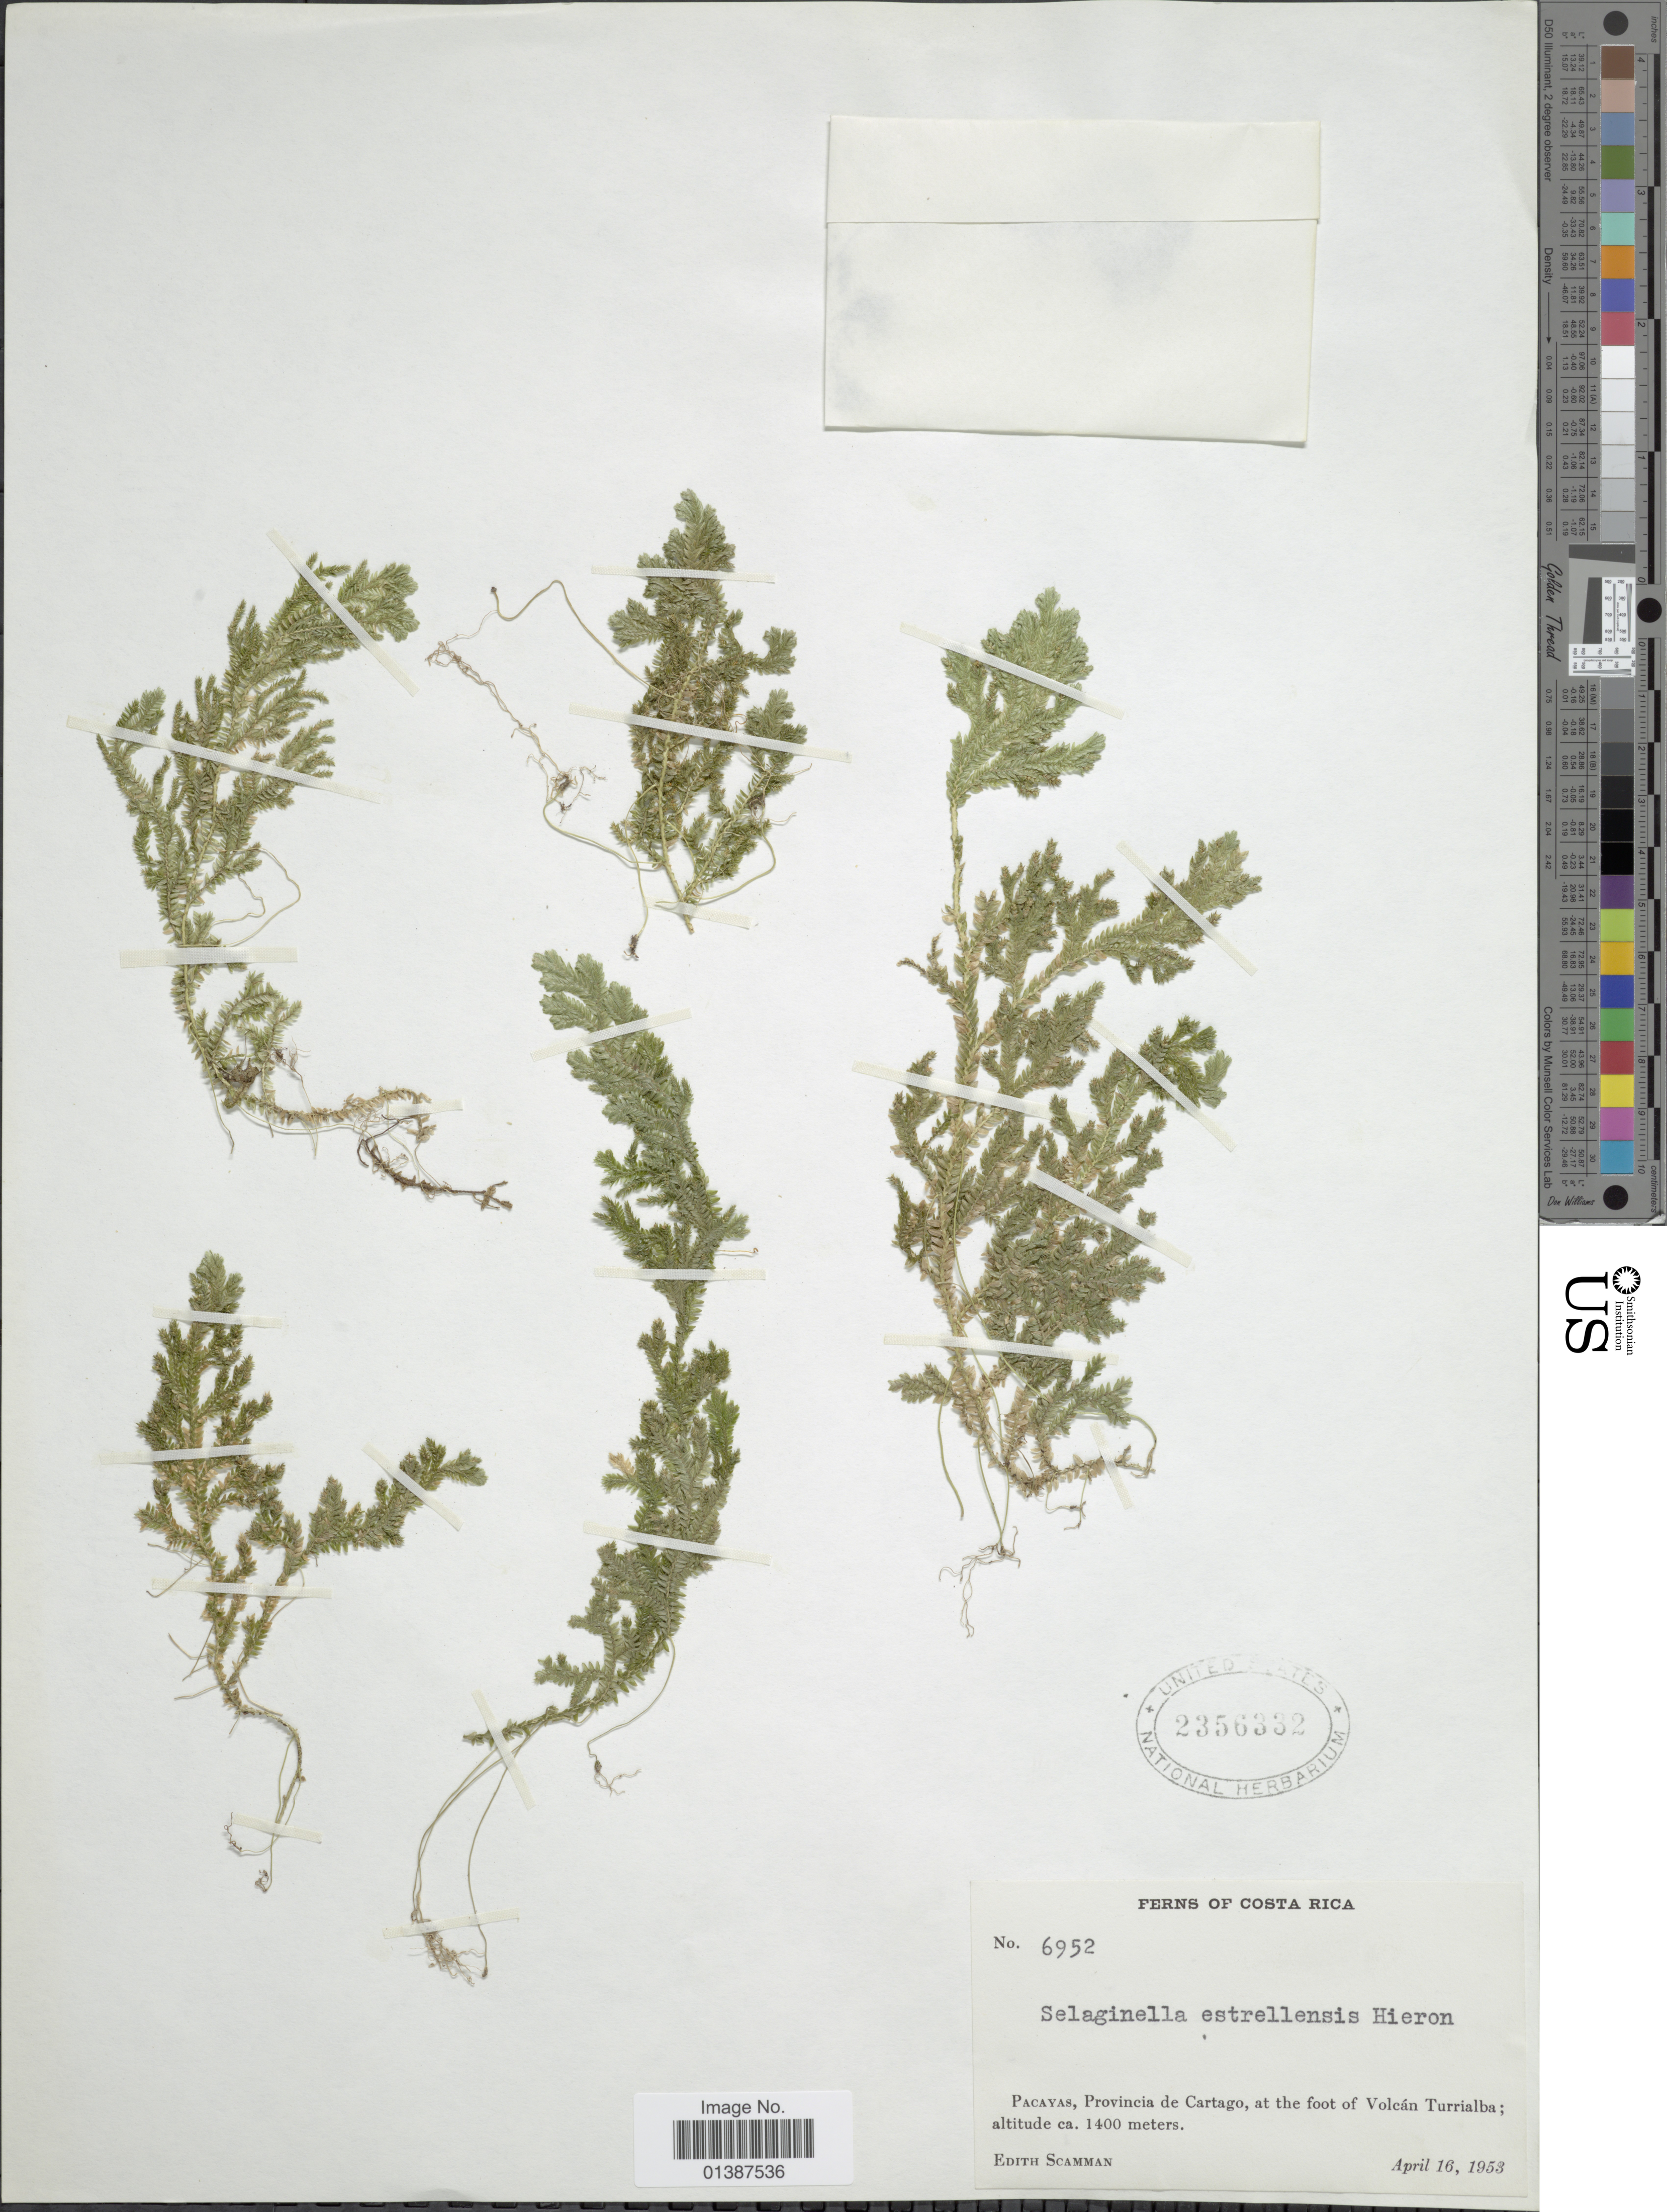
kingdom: Plantae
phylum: Tracheophyta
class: Lycopodiopsida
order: Selaginellales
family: Selaginellaceae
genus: Selaginella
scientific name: Selaginella estrellensis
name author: Hieron.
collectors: E. Scamman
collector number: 6952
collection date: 1953-04-16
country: Costa Rica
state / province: Cartago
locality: Pacayas, Provincia de cartago, at the foot of Volcán Turrialba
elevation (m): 1400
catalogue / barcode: US 2356332